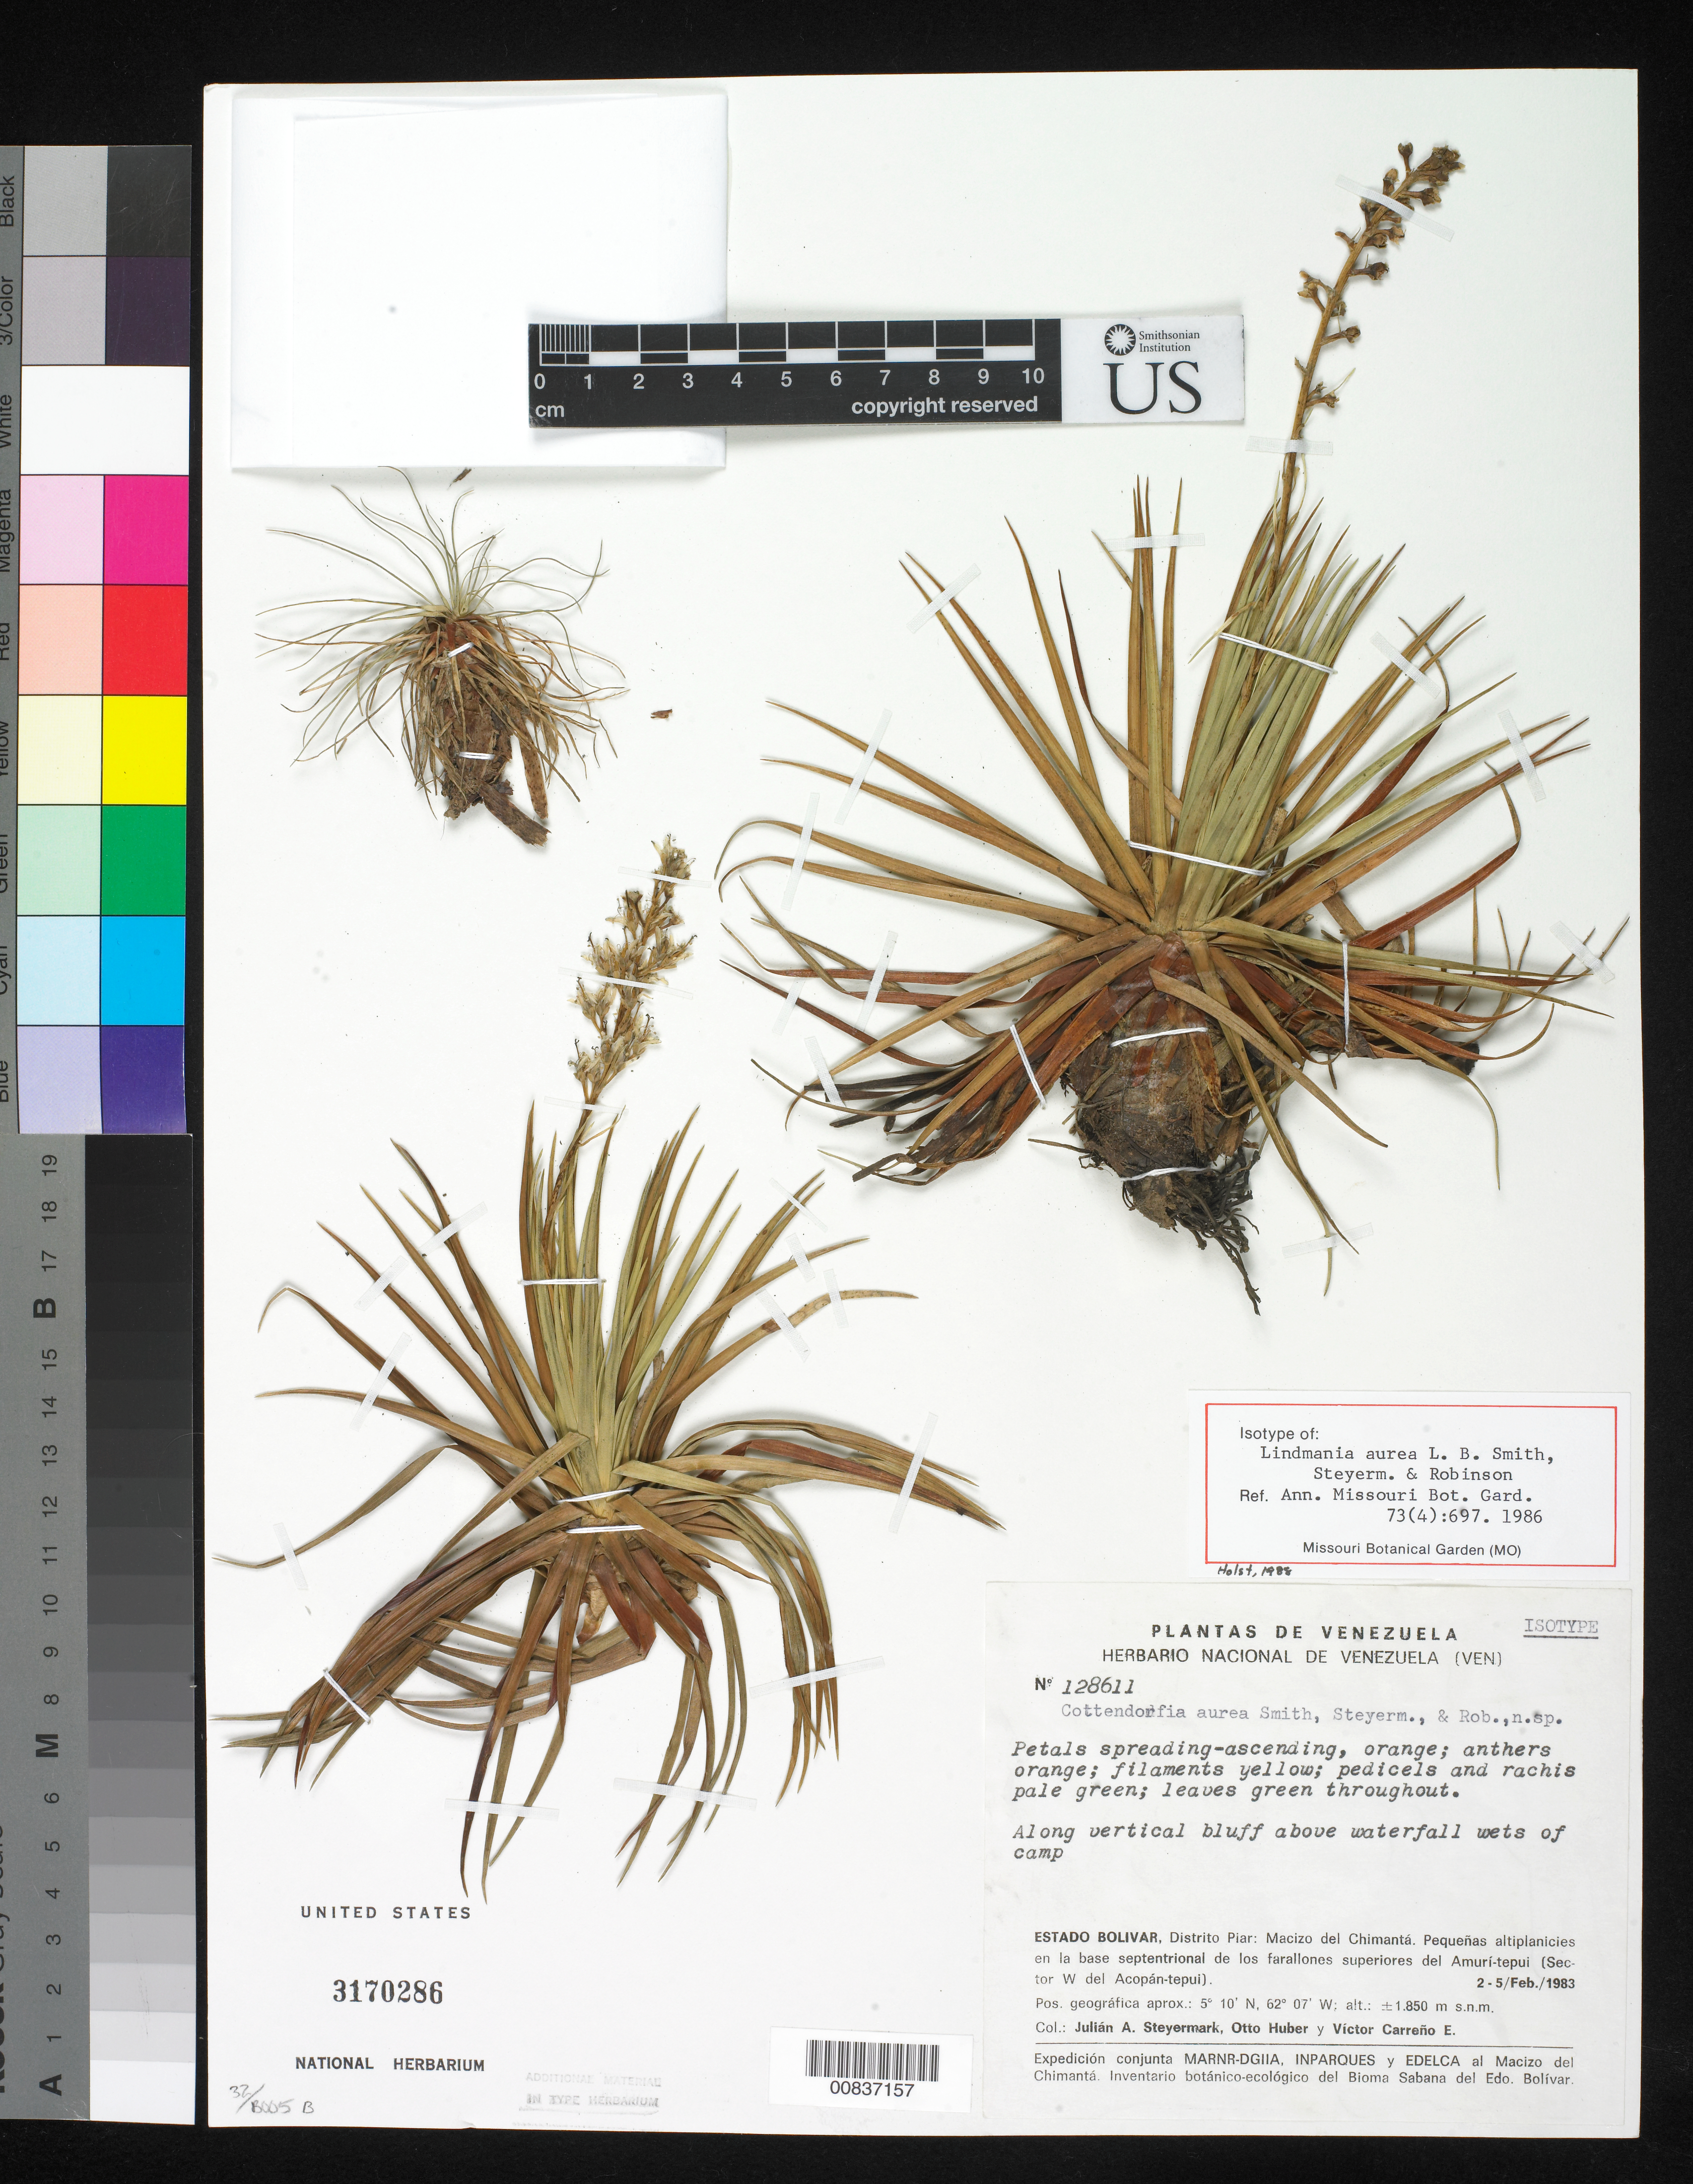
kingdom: Plantae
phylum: Tracheophyta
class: Liliopsida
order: Poales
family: Bromeliaceae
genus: Lindmania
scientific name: Lindmania aurea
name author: L.B. Sm. et al.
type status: Isotype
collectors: J. Steyermark, O. Huber & V. Carreño E.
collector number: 128611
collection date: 1983-02-02/1983-02-05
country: Venezuela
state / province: Bolivar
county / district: Piar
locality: Macizo del Chimanta, Amuri-tepui ( Sector W del Acopan-tepui )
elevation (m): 1850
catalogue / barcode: US 3170286